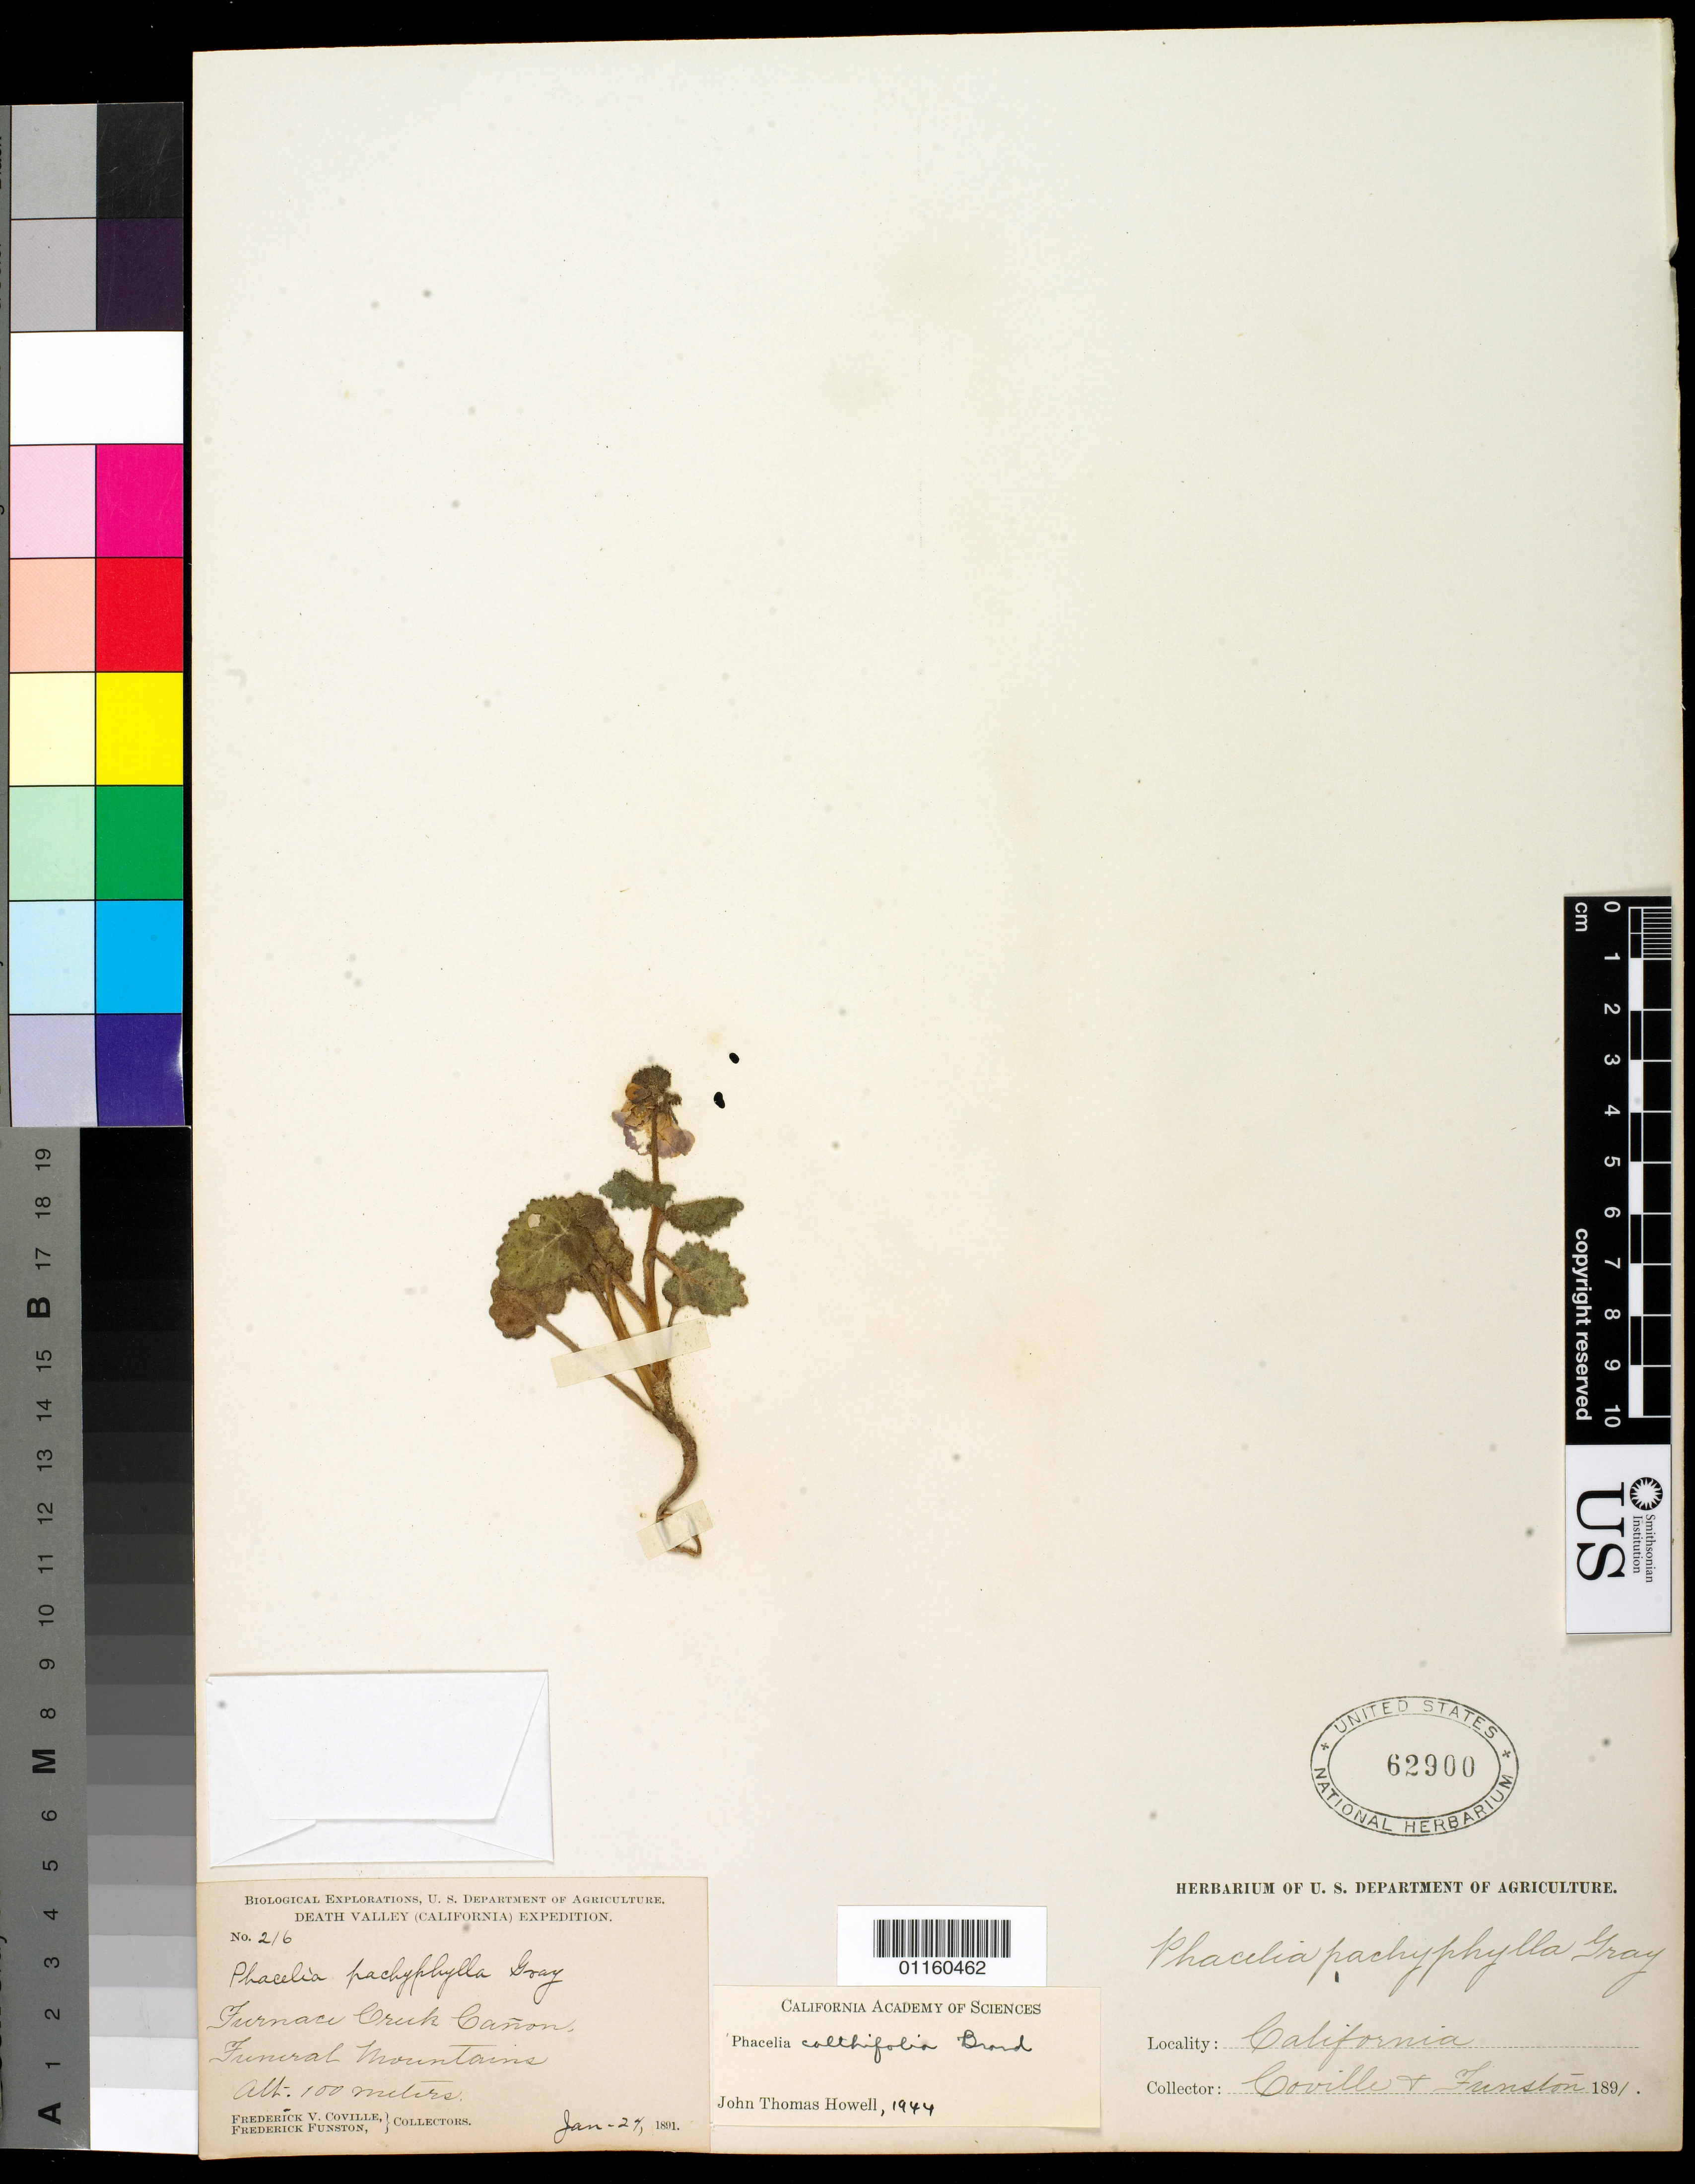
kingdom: Plantae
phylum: Tracheophyta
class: Magnoliopsida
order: Boraginales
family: Hydrophyllaceae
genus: Phacelia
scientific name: Phacelia calthifolia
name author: Brand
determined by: Howell, J. T.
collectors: F. V. Coville & F. Funston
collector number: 216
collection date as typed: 24 Jan 1891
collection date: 1891-01-24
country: United States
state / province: California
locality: Furnace Creek Canyon, Funeral Mts.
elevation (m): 100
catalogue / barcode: US 62900